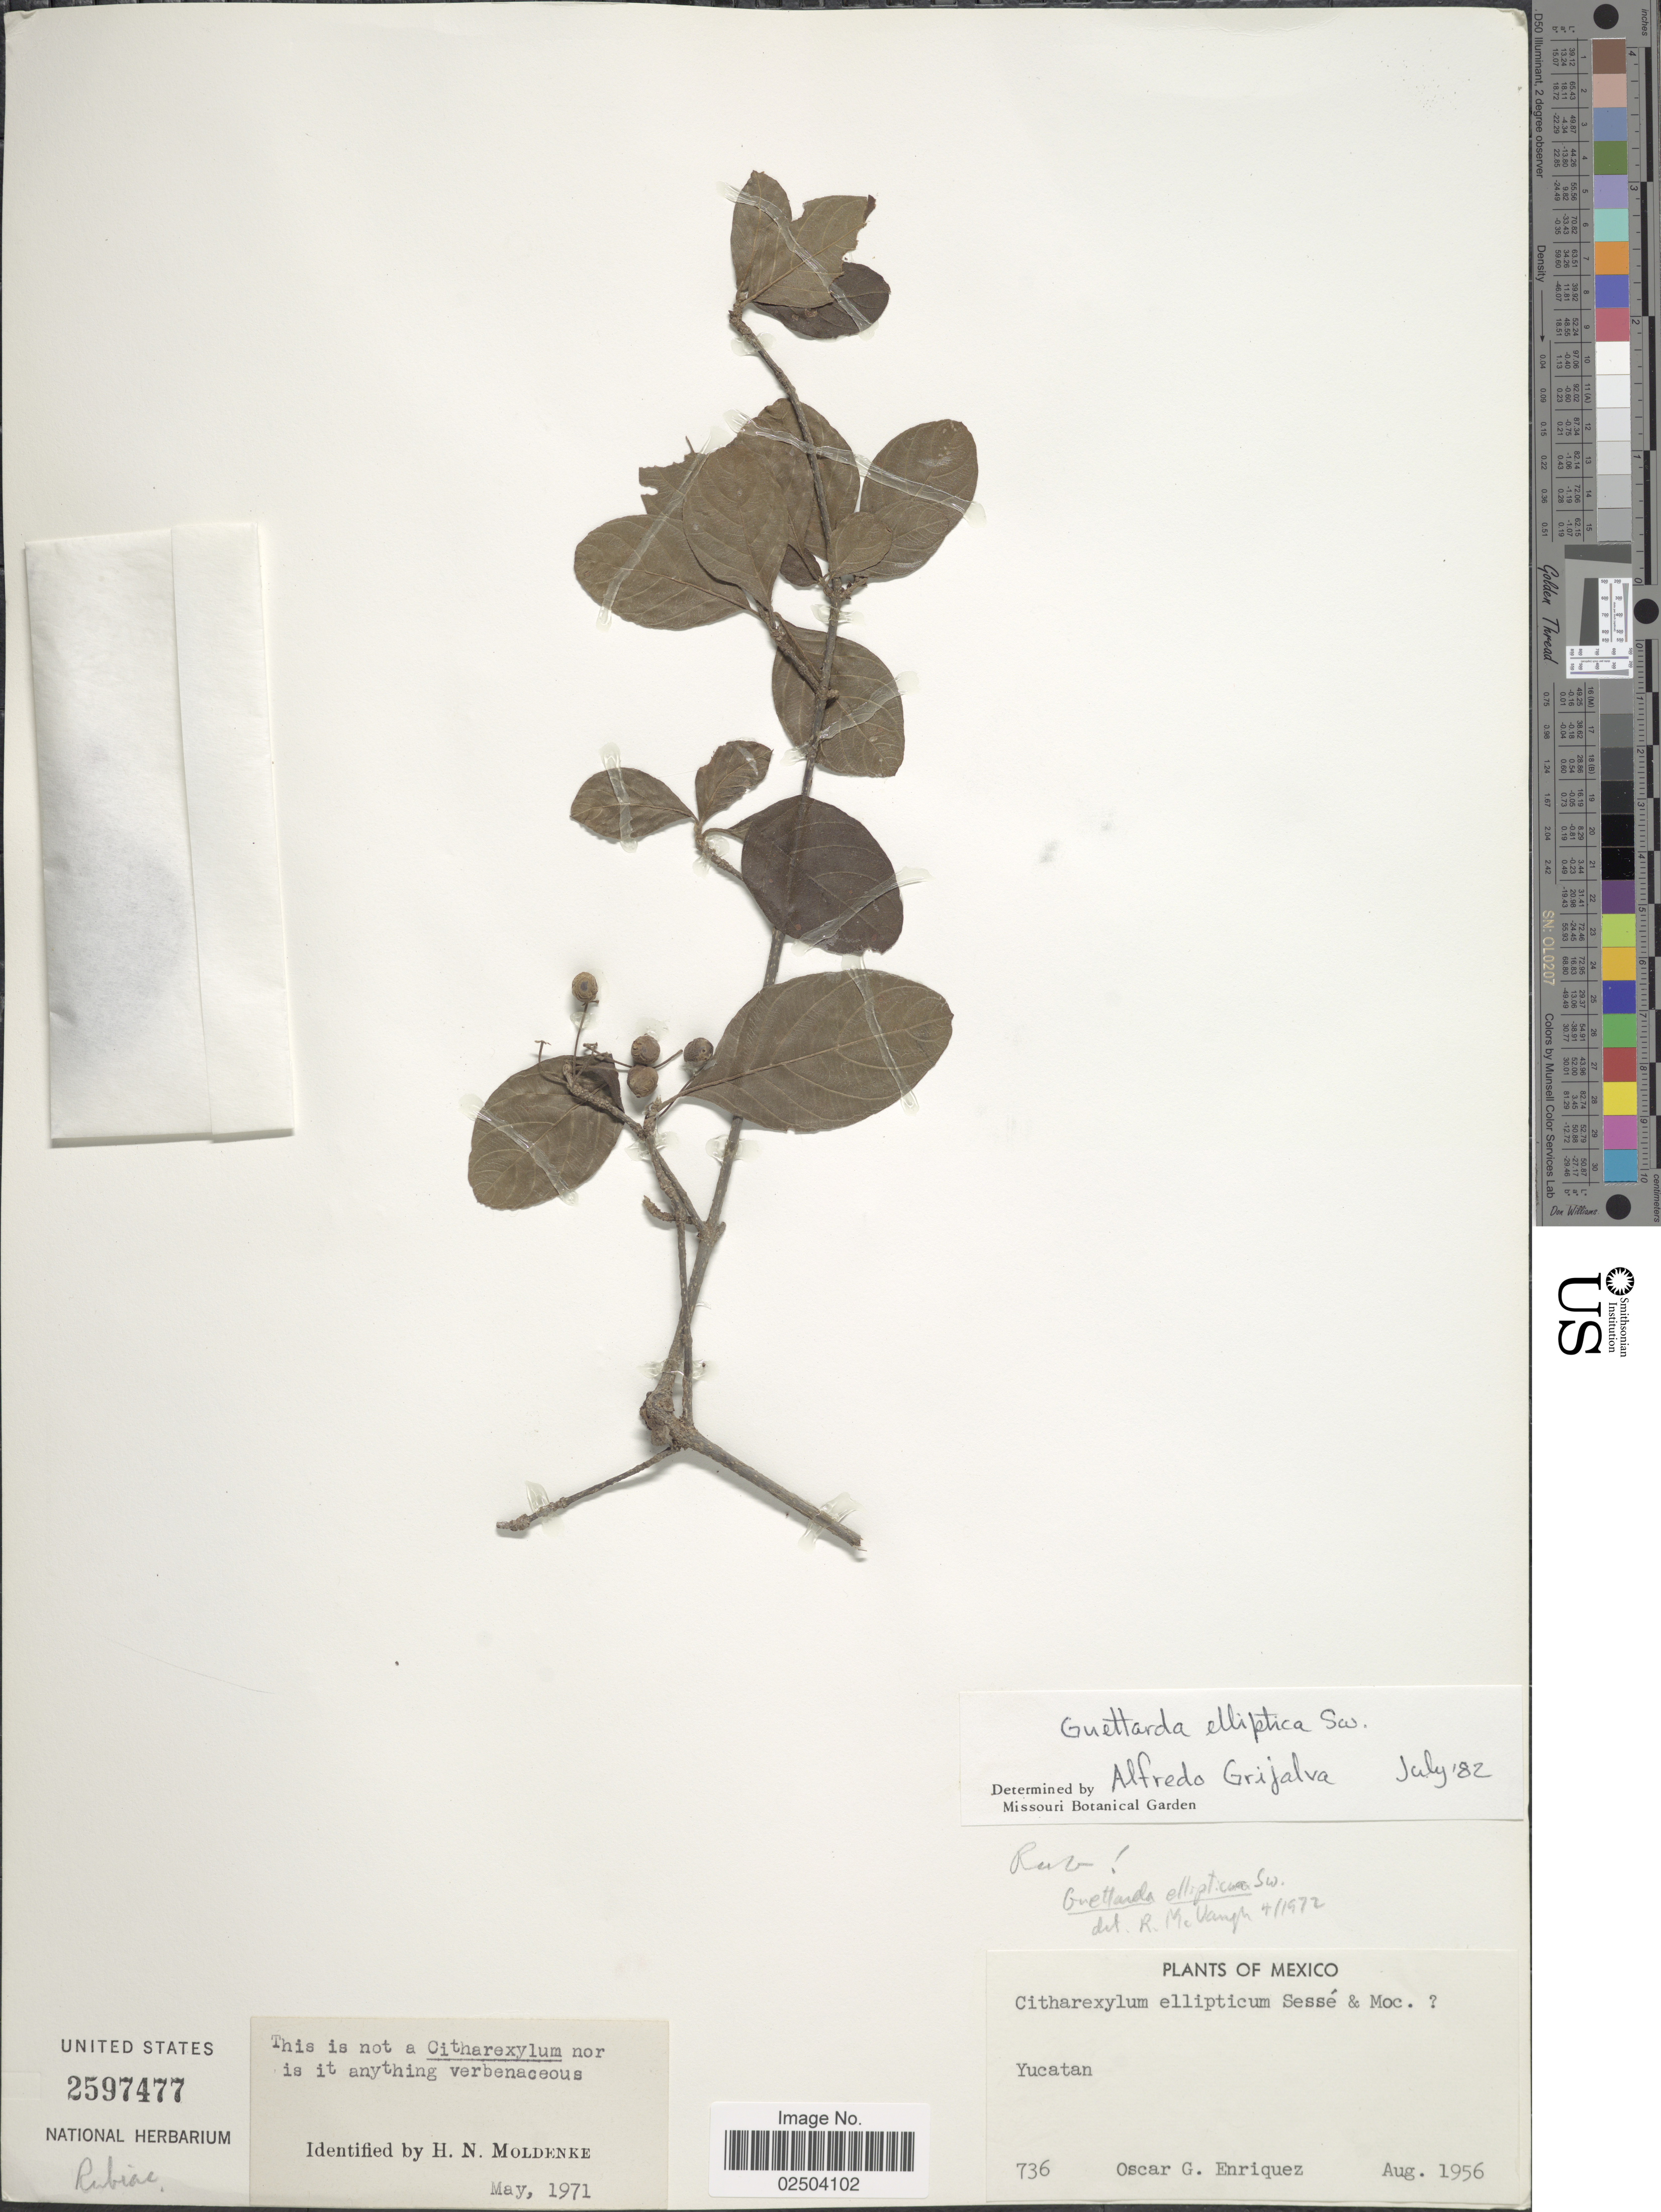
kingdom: Plantae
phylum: Tracheophyta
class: Magnoliopsida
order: Gentianales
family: Rubiaceae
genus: Guettarda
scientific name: Guettarda elliptica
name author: Sw.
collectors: O. Enriquez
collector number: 736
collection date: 1956-08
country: Mexico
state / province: Yucatán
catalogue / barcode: US 2597477